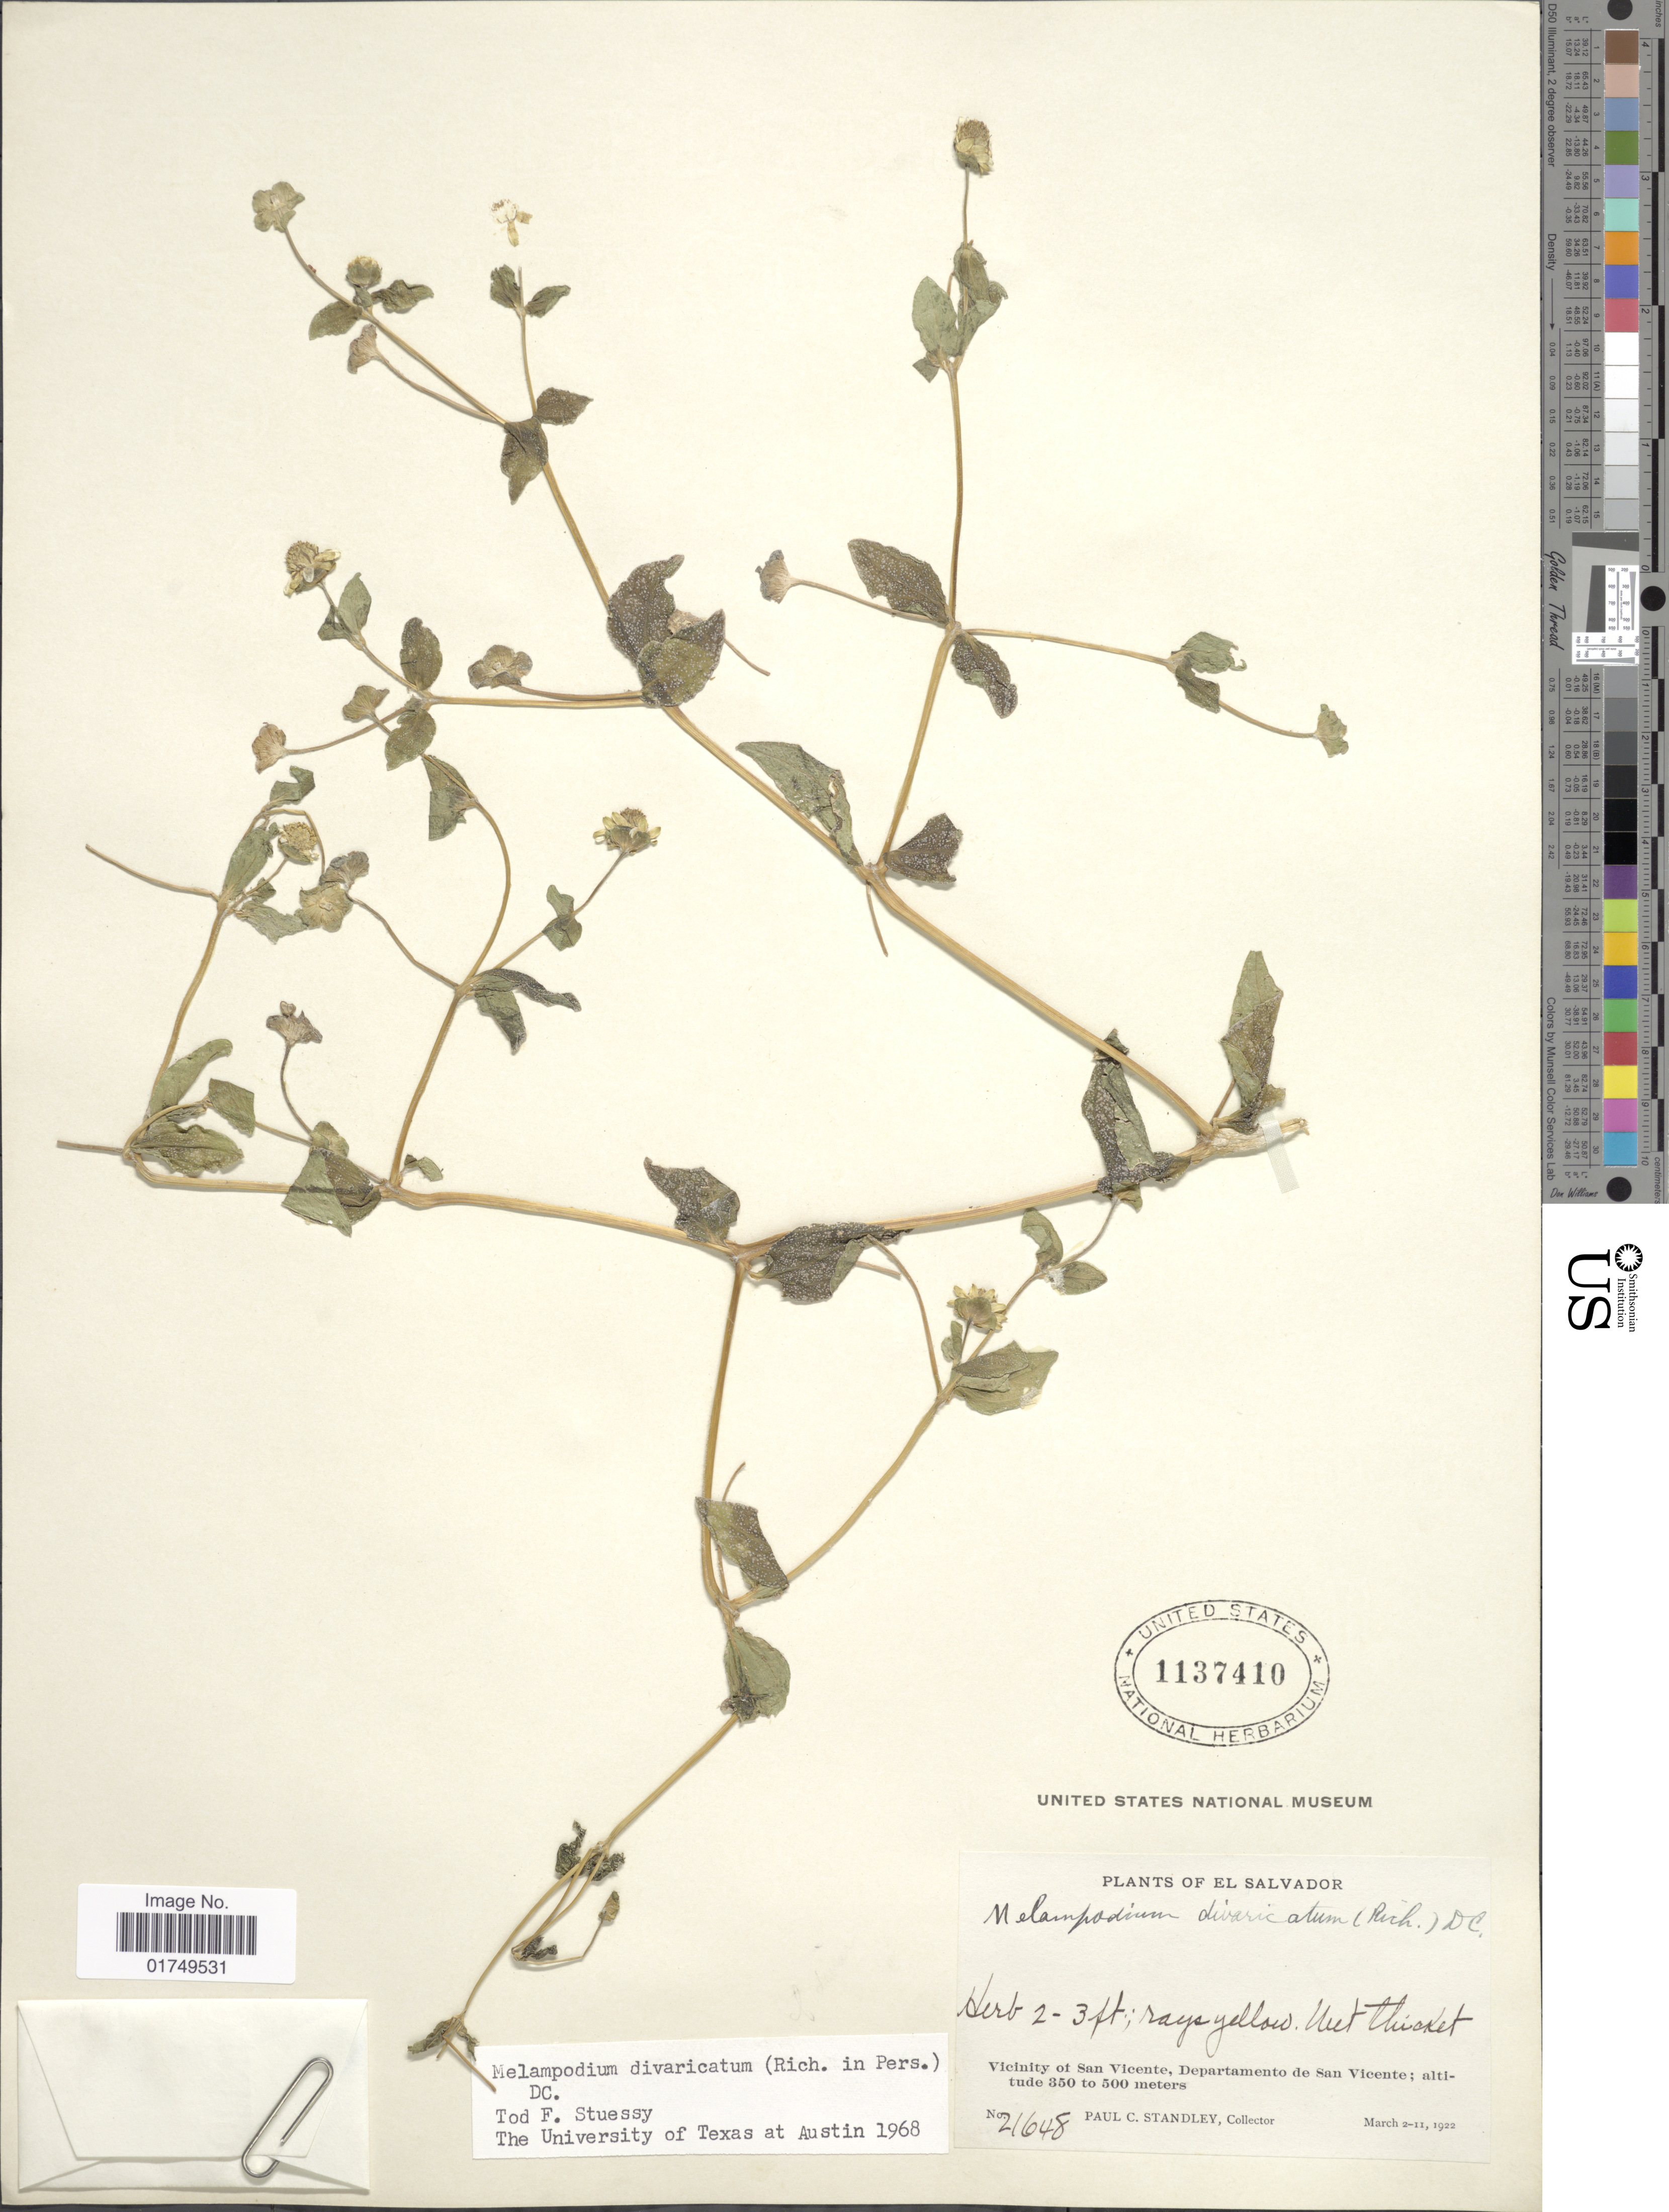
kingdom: Plantae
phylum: Tracheophyta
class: Magnoliopsida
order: Asterales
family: Asteraceae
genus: Melampodium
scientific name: Melampodium divaricatum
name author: (Rich.) DC.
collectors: P. C. Standley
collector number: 21648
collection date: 1922-03-02/1922-03-11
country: El Salvador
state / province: San Vincente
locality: Vicinity of San Vicente, Departamento de San Vicente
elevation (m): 350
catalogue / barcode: US 1137410